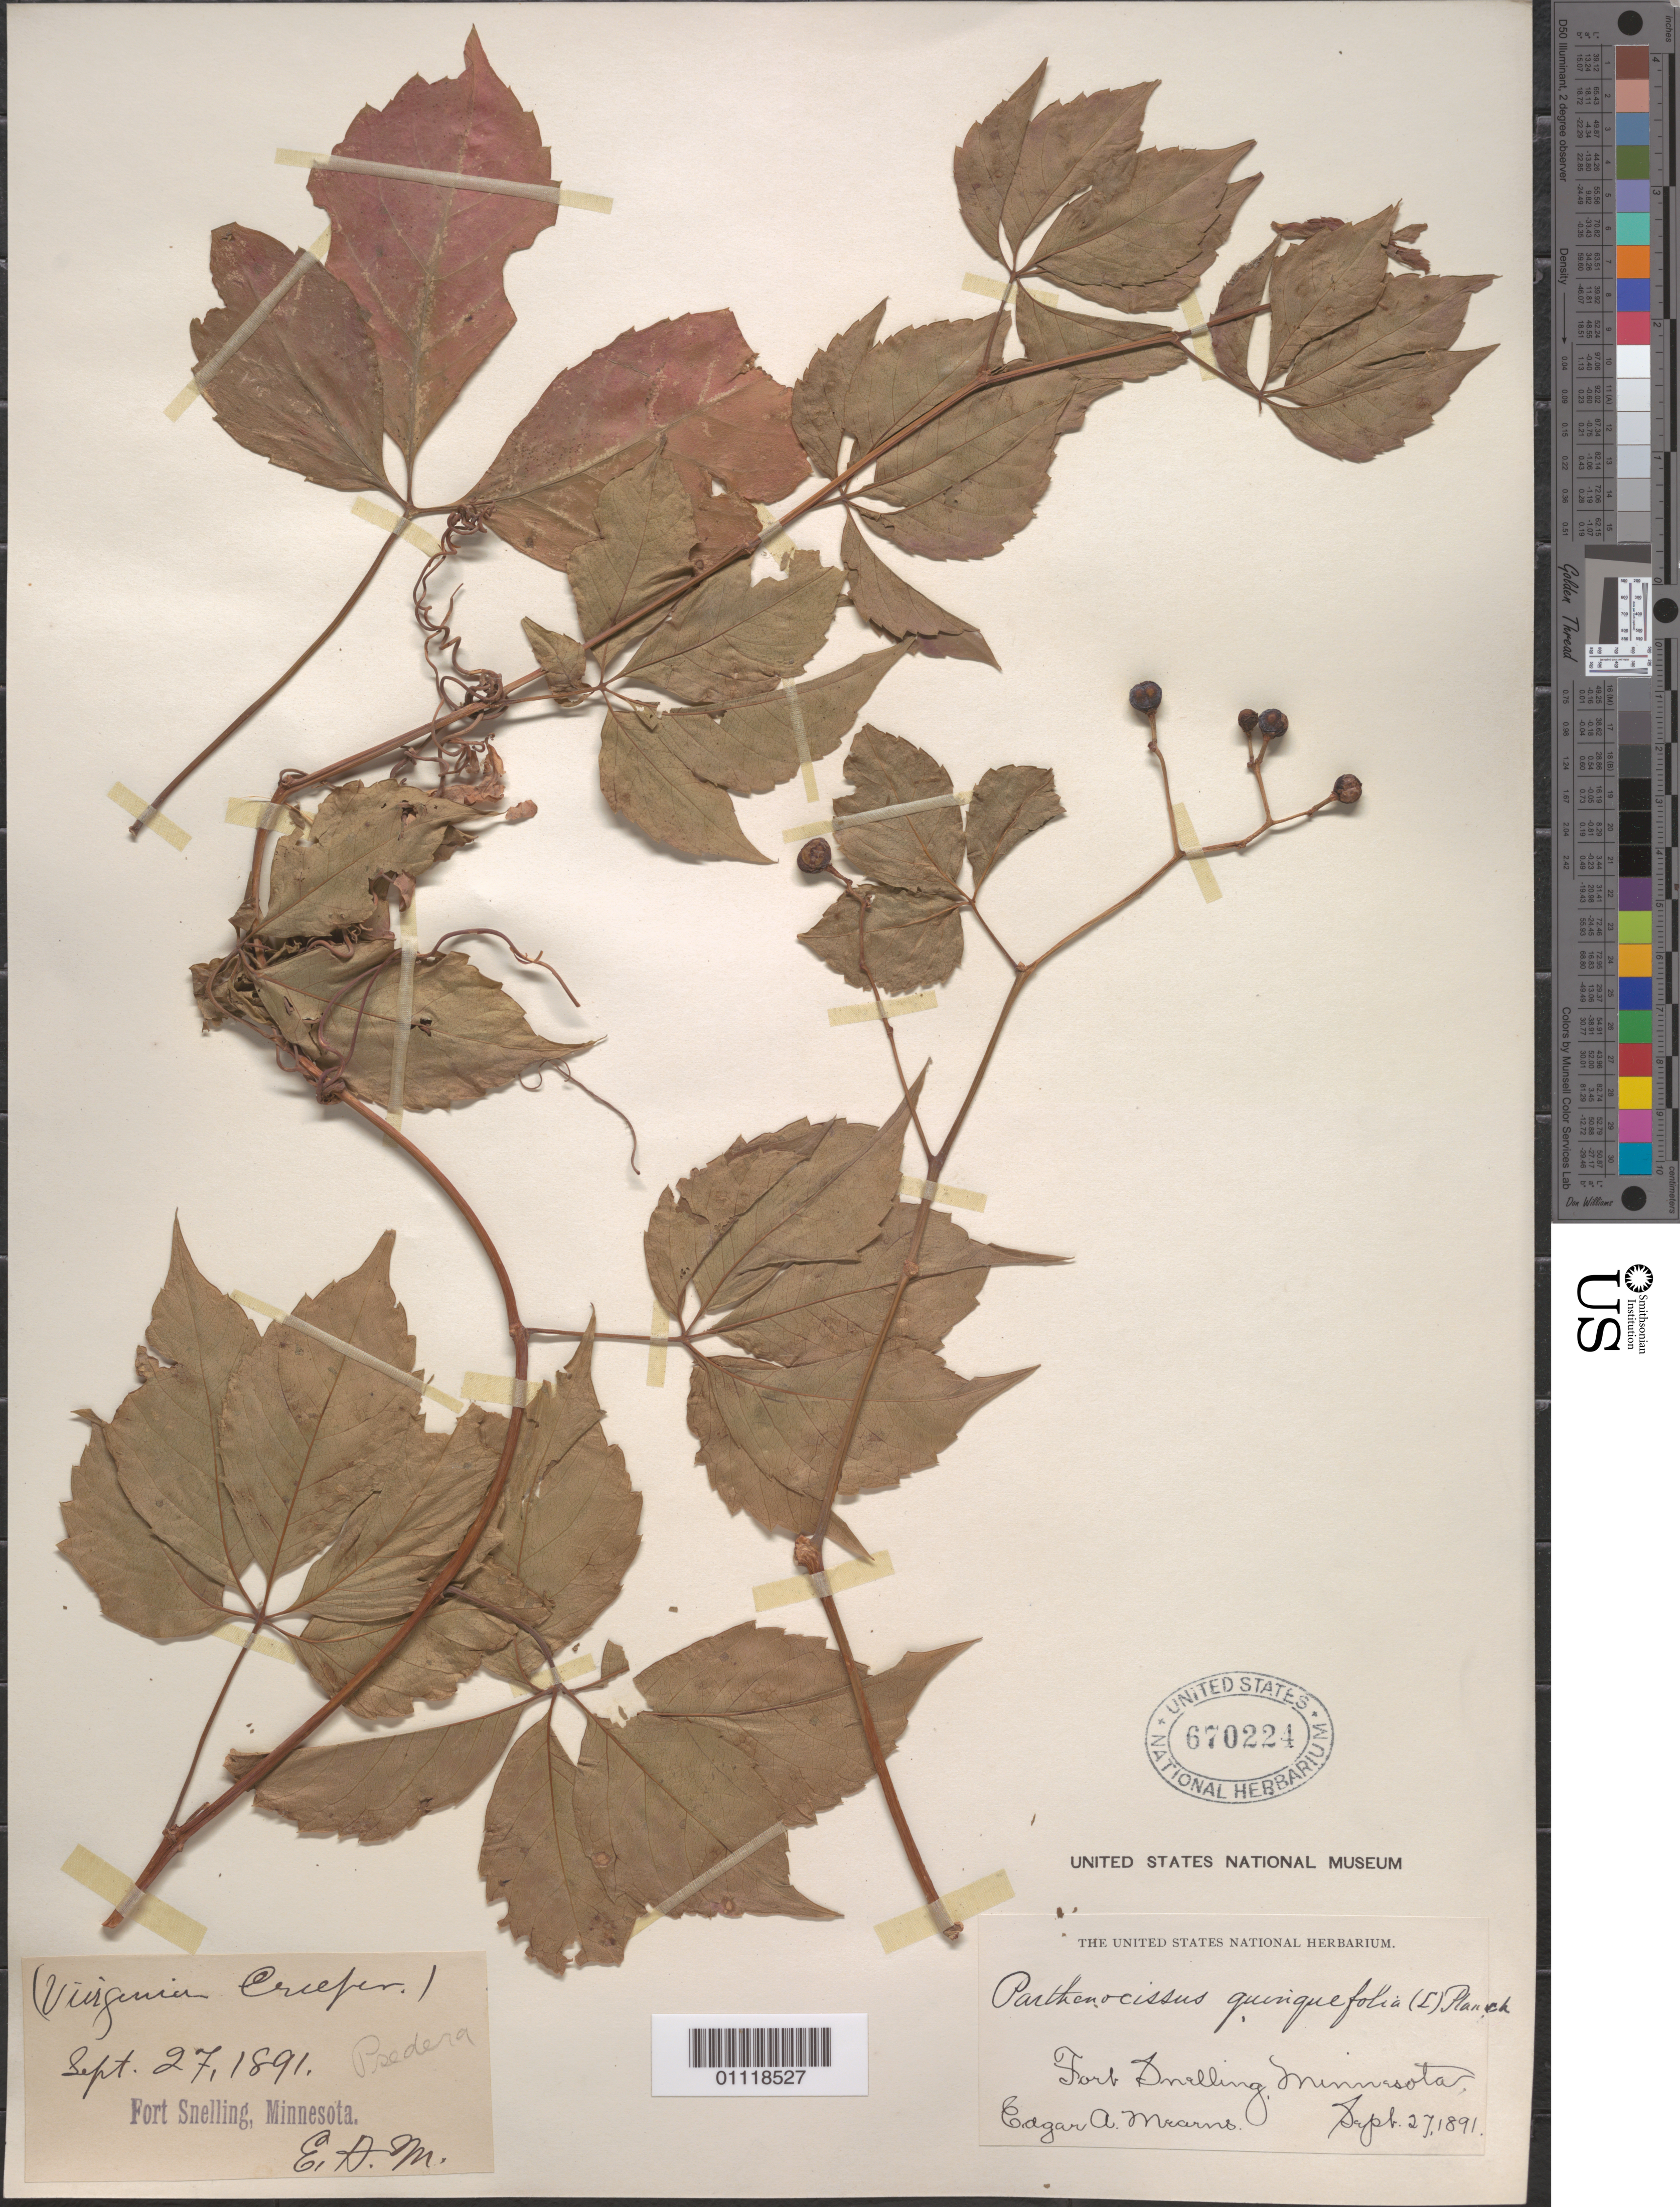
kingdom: Plantae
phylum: Tracheophyta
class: Magnoliopsida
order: Vitales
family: Vitaceae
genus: Parthenocissus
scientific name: Parthenocissus quinquefolia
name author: (L.) Planch.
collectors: E. A. Mearns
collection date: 1891-09-27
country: United States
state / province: Minnesota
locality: Fort Snelling.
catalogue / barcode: US 670224